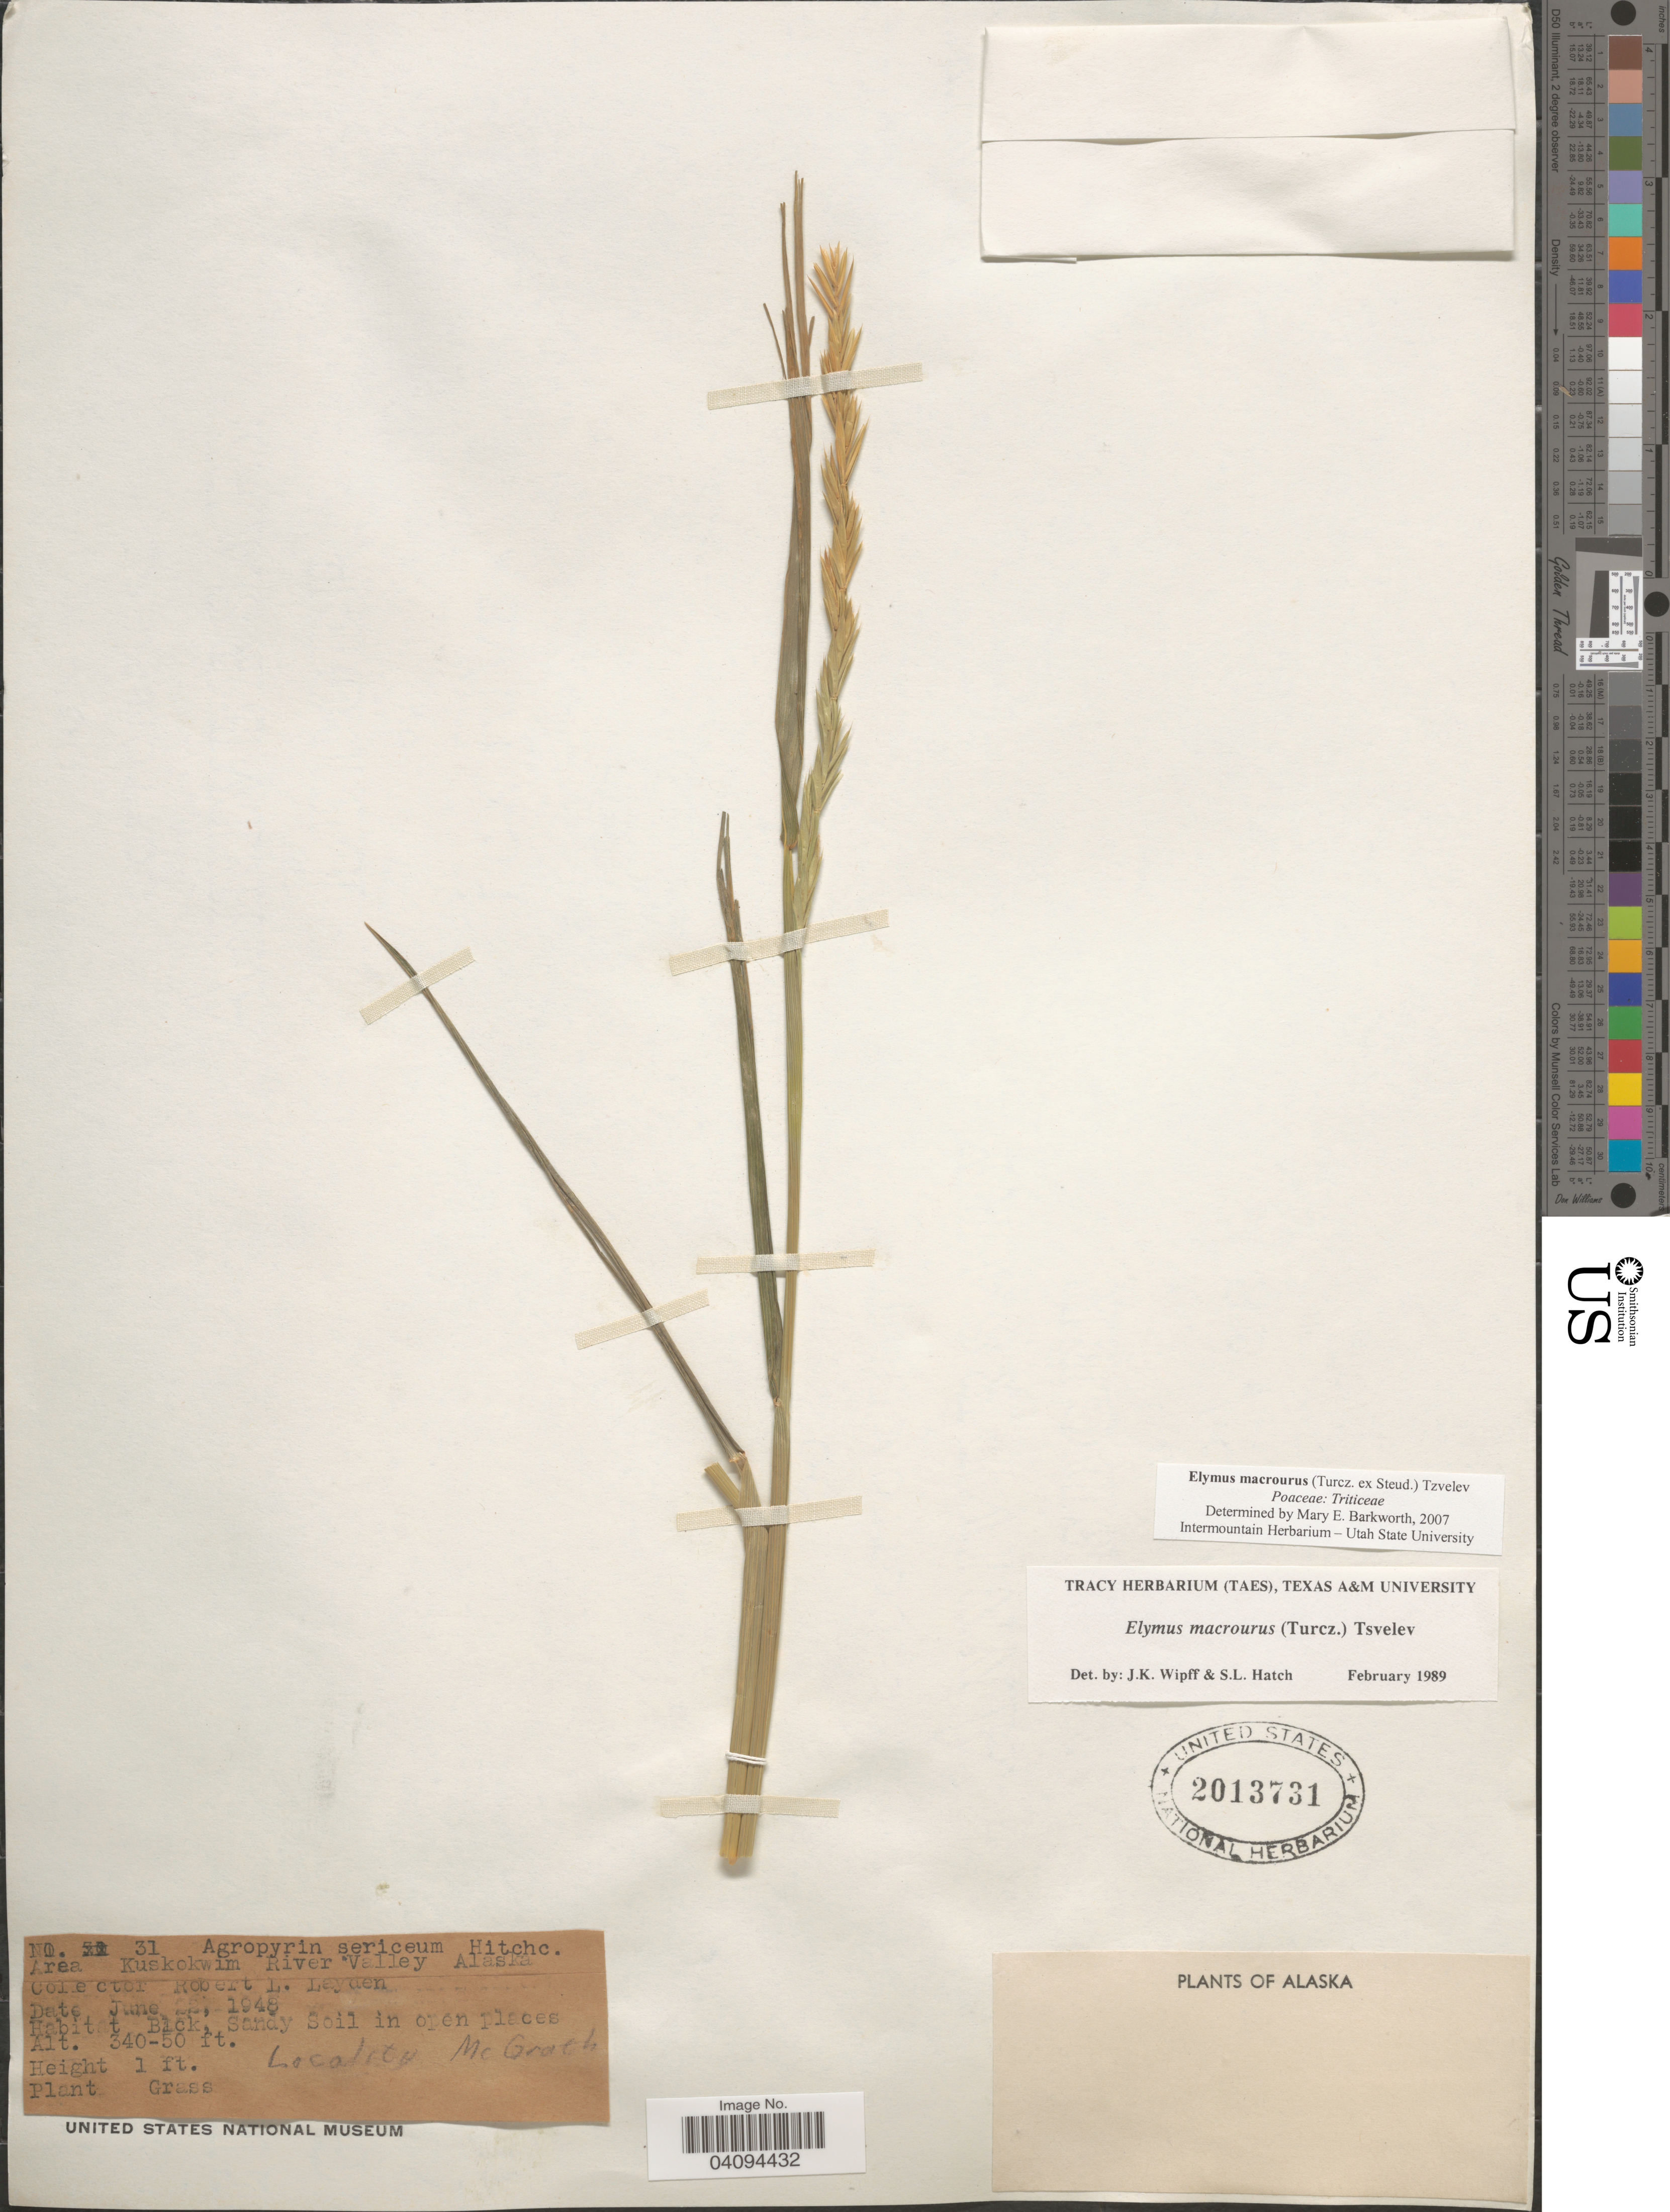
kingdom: Plantae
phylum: Tracheophyta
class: Liliopsida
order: Poales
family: Poaceae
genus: Elymus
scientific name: Elymus macrourus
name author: (Turcz. ex Steud.) Tzvelev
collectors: R. Layden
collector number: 31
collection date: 1948-06-22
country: United States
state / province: Alaska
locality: Area Kuskokwin River Valley. McGrath.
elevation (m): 104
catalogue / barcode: US 2013731